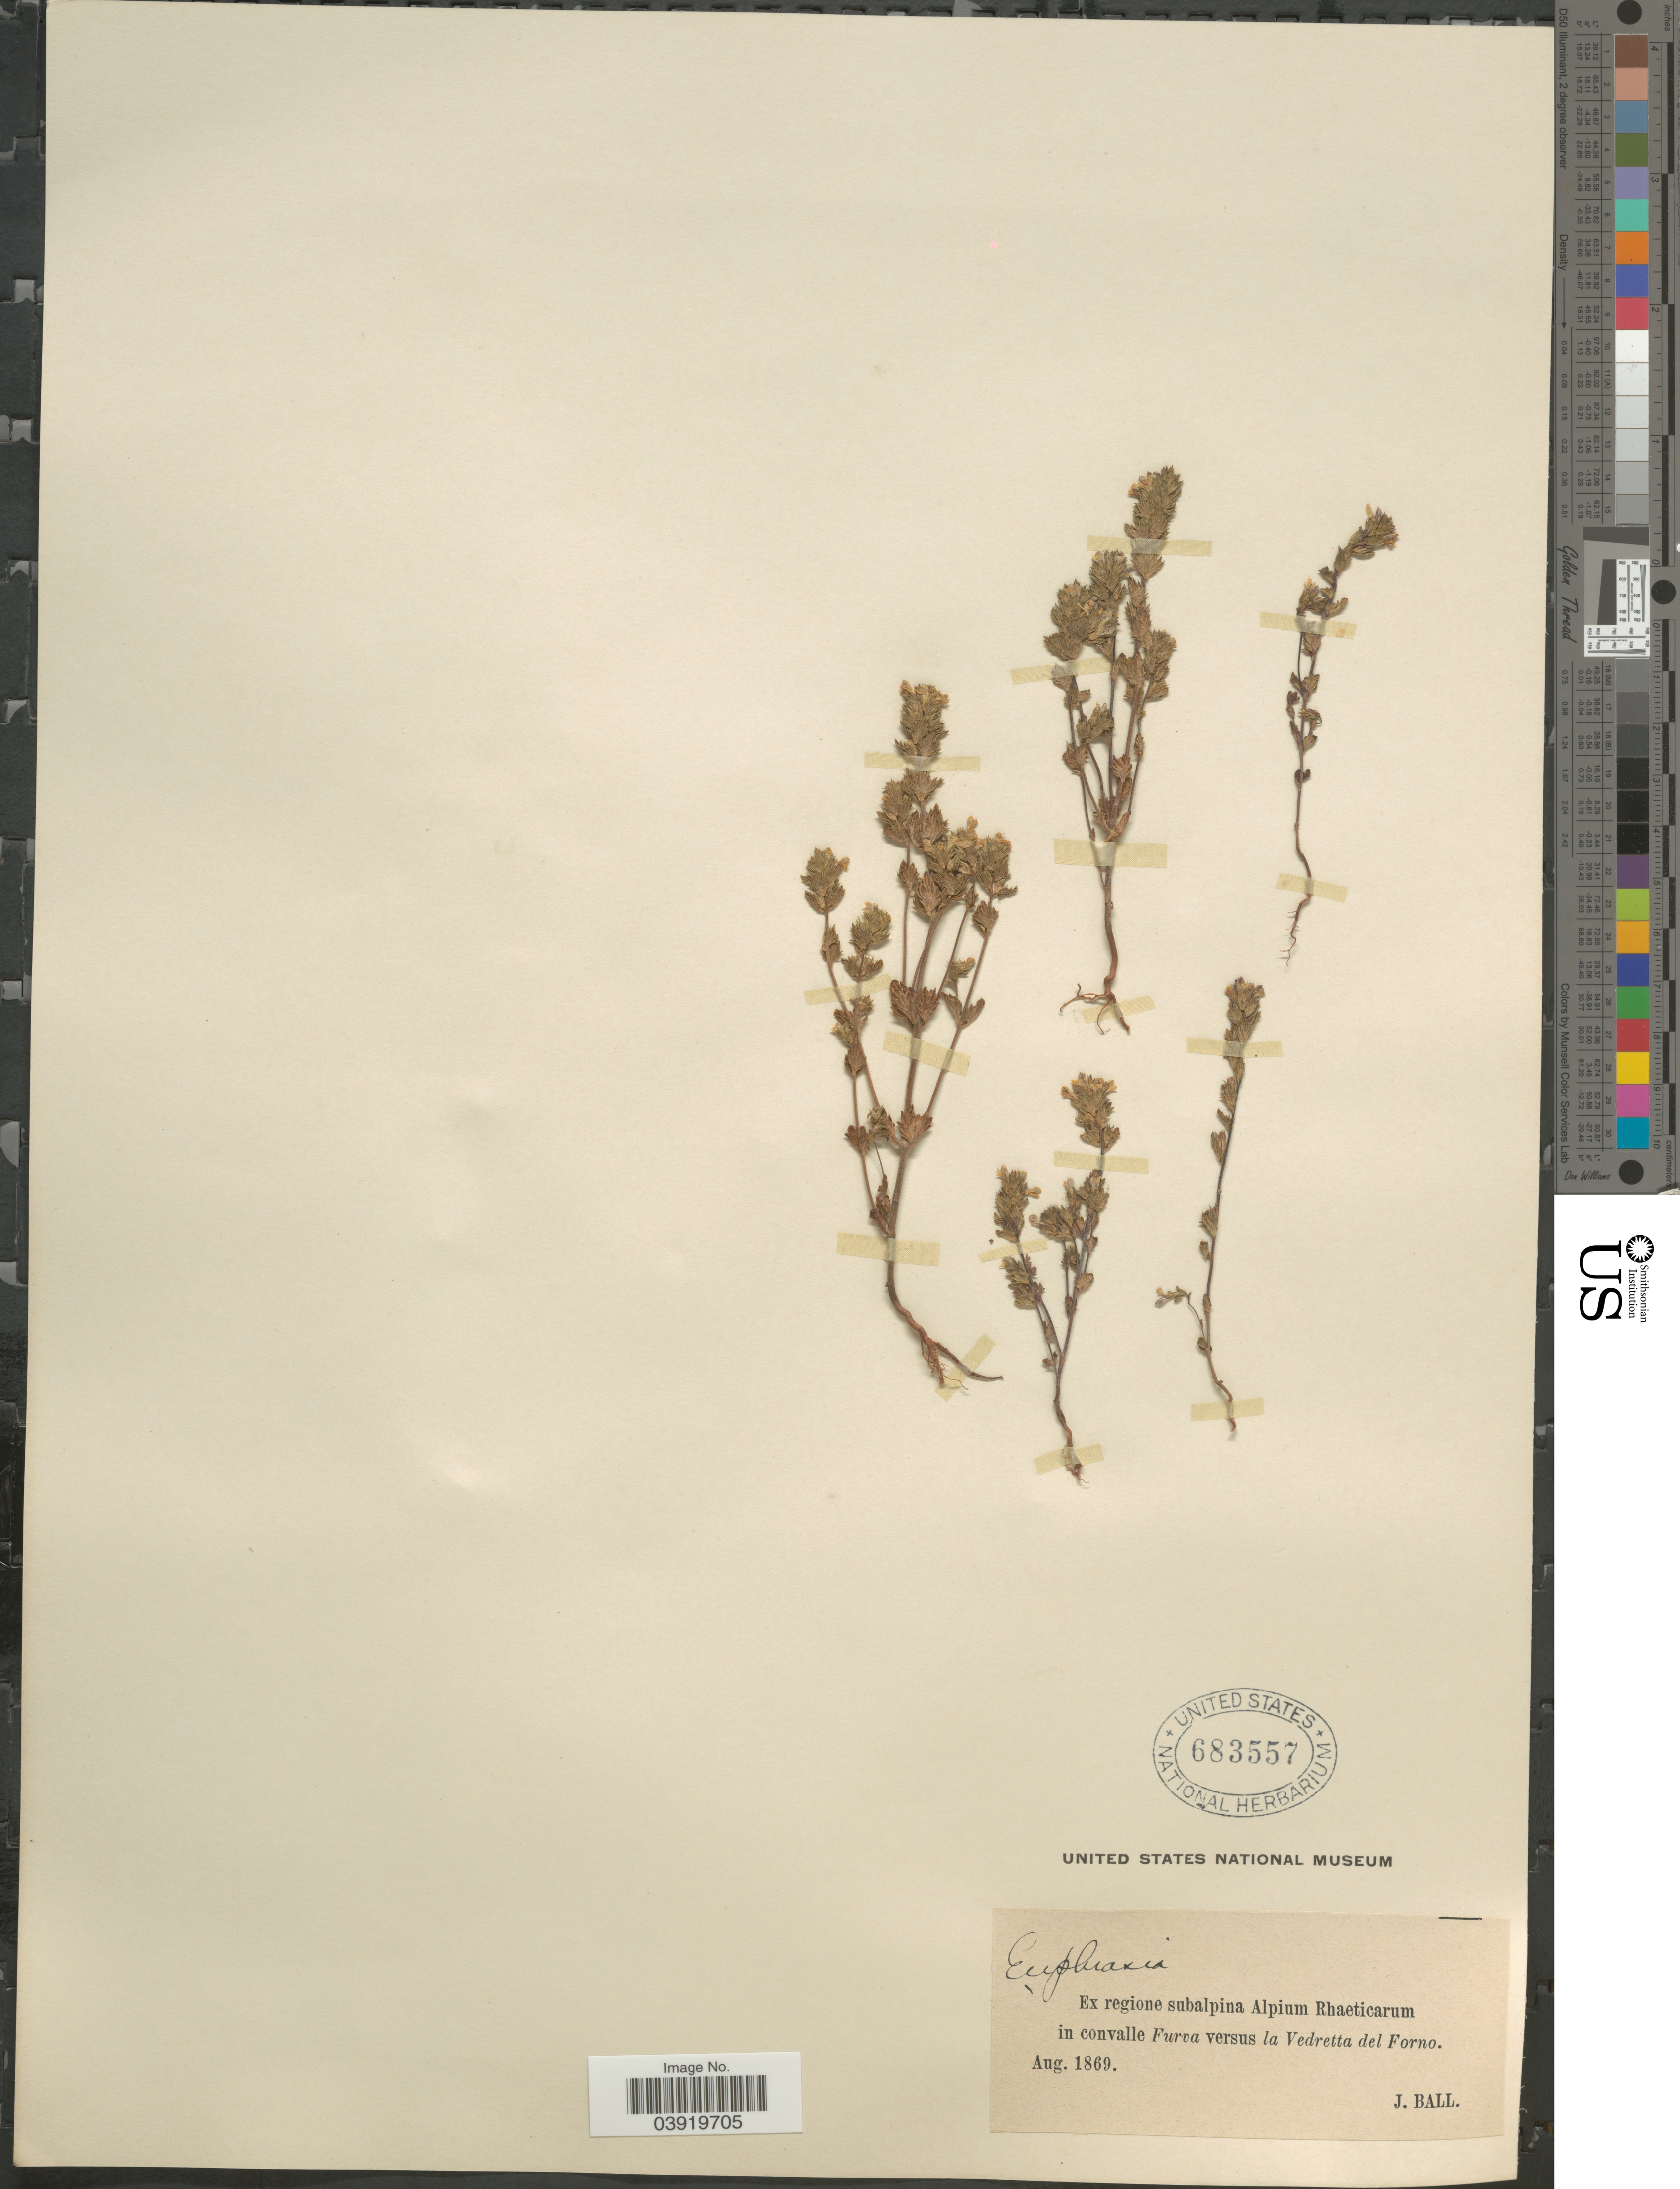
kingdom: Plantae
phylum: Tracheophyta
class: Magnoliopsida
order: Lamiales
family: Orobanchaceae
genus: Euphrasia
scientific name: Euphrasia sp.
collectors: J. Ball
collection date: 1869-08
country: Italy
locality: Ex regione subalpina Alpium Rhaeticarum in convalle Furva versus la Vedretta del Forno.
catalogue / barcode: US 683557